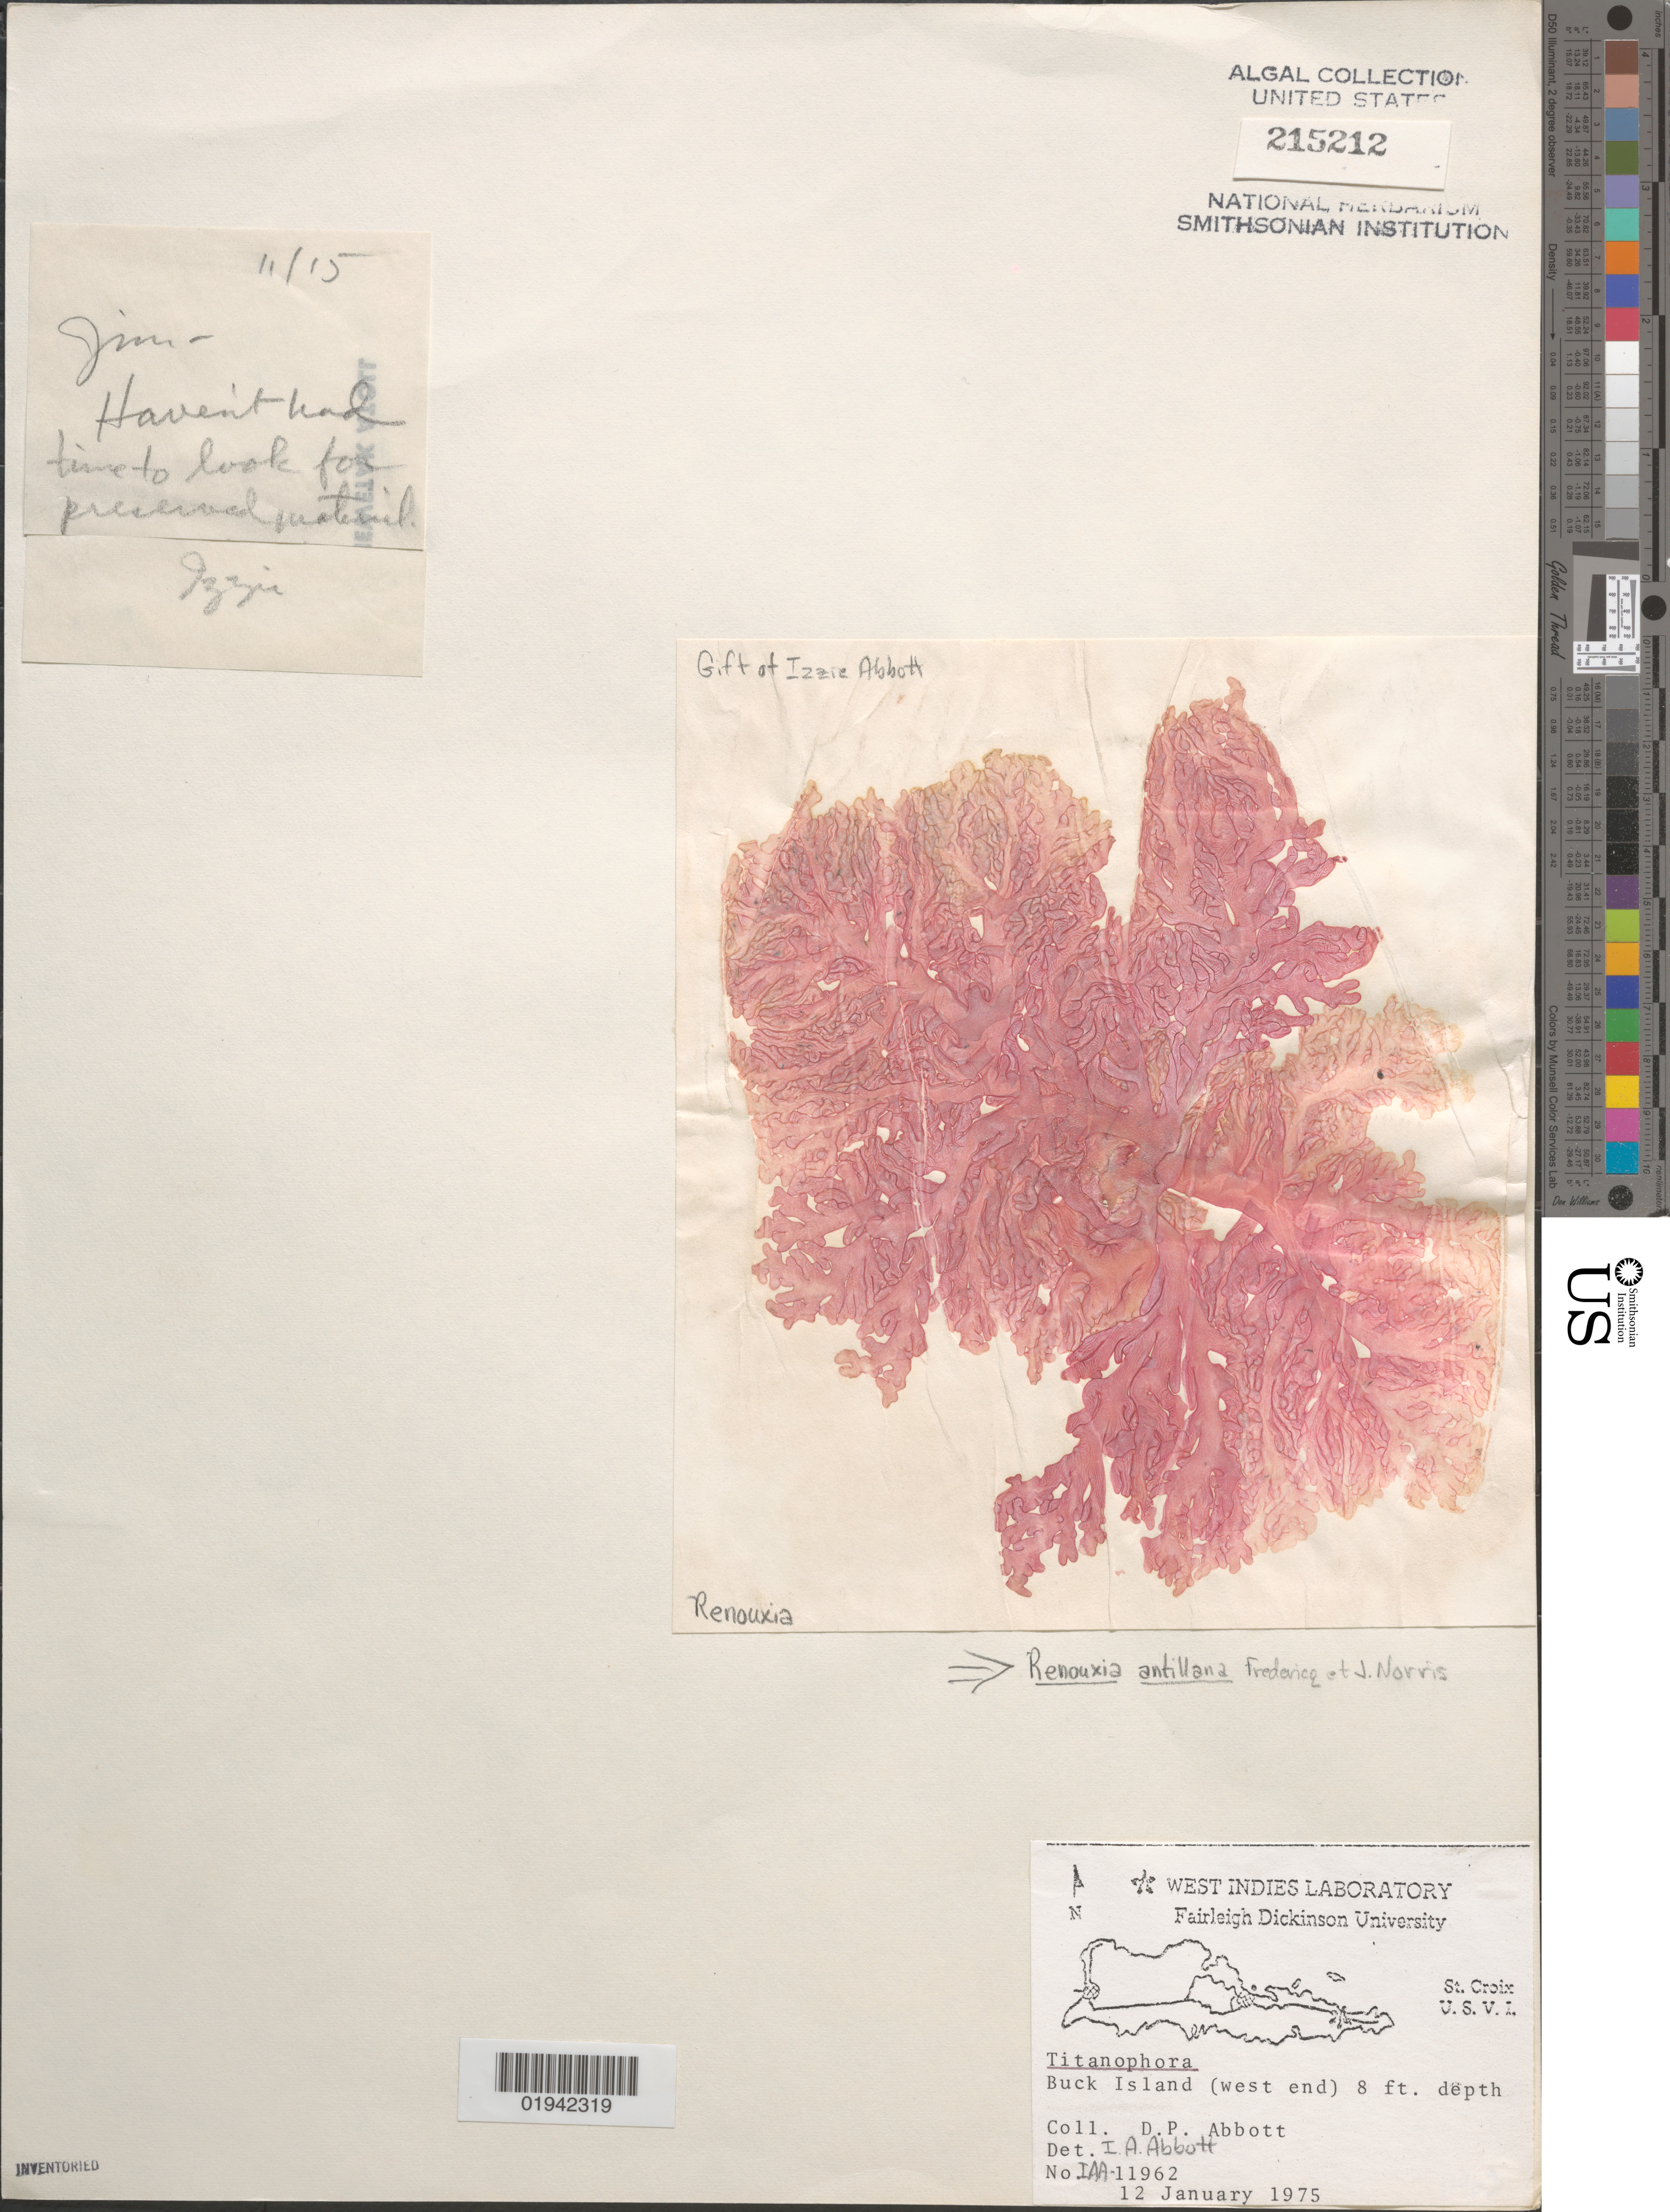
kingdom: Plantae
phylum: Rhodophyta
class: Florideophyceae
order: Rhodogorgonales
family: Rhodogorgonaceae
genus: Renouxia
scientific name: Renouxia antillana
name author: Fredericq & J.N. Norris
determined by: Norris, James N.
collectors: D. P. Abbott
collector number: IAA 11962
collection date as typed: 12 Jan 1975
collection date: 1975-01-12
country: U.S. Virgin Islands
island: St. Croix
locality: Buck Island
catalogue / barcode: US 215212